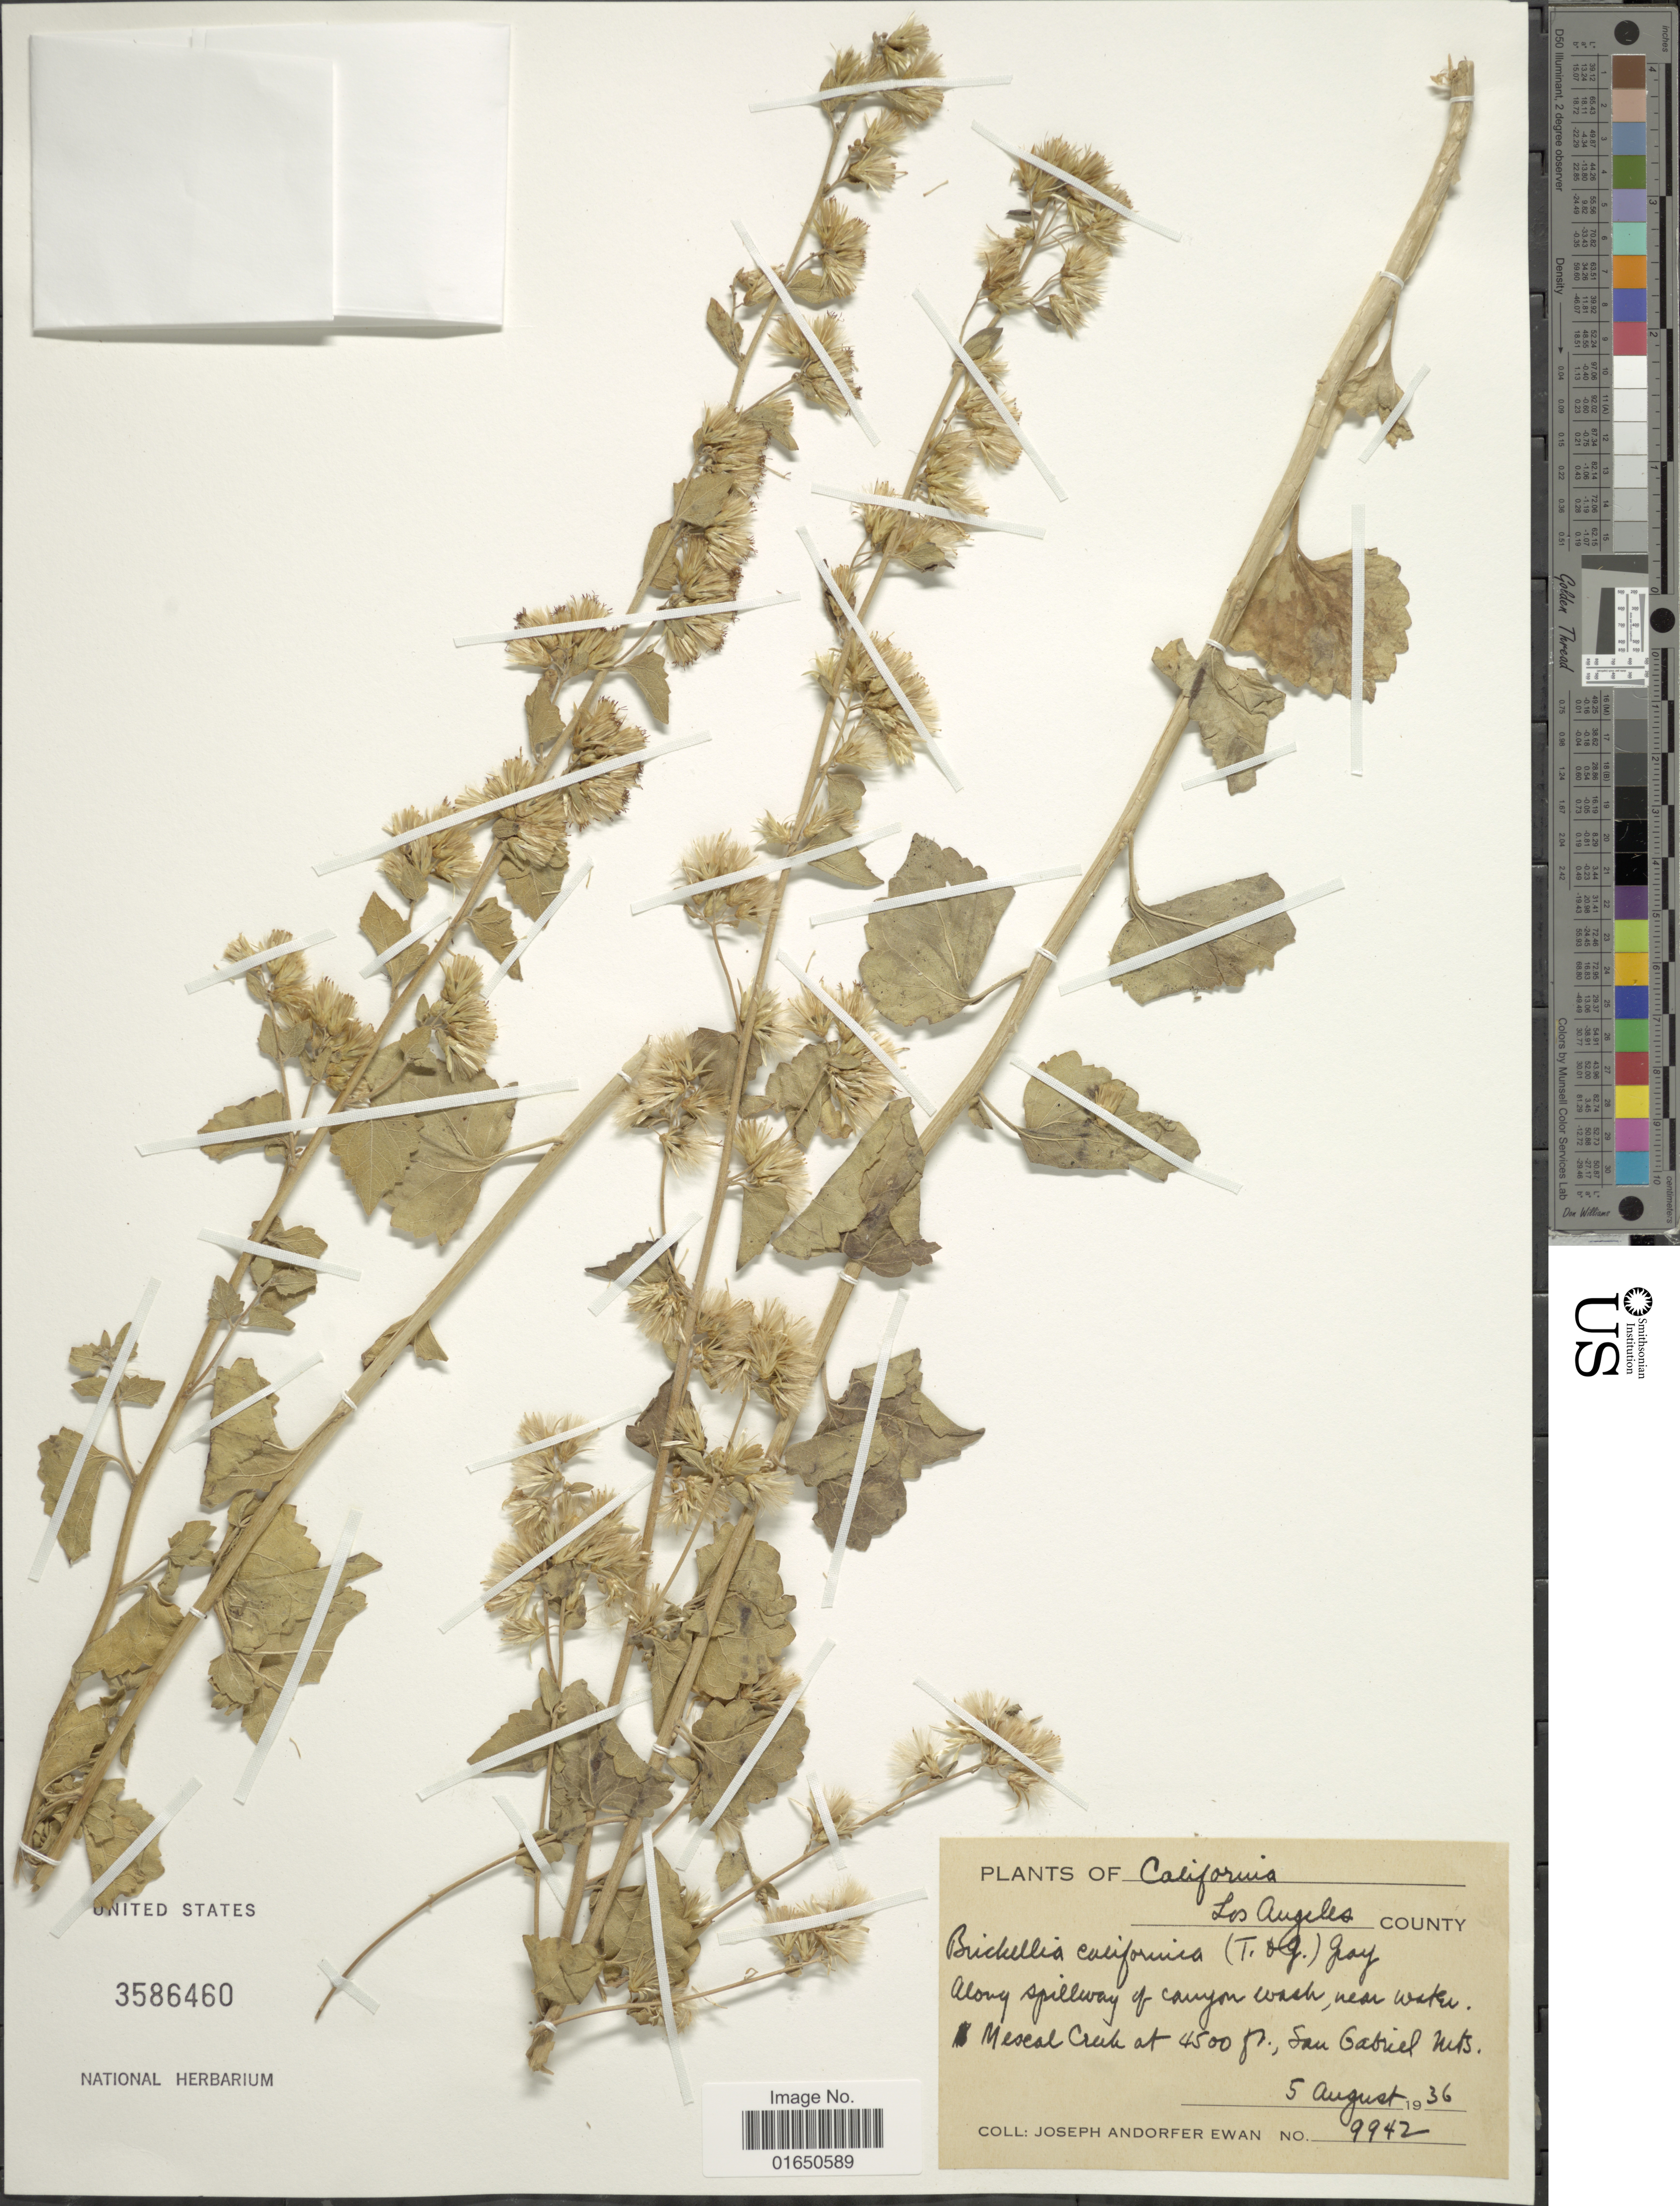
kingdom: Plantae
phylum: Tracheophyta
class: Magnoliopsida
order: Asterales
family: Asteraceae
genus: Brickellia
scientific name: Brickellia californica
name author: (Torr. & A. Gray) A. Gray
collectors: J. A. Ewan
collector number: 9942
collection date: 1936-08-05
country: United States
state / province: California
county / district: Los Angeles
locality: Los Angeles County. Along spillway of canyon wash, near water. Mescal Creek; San Gabriel Mts.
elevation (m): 1372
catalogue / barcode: US 3586460